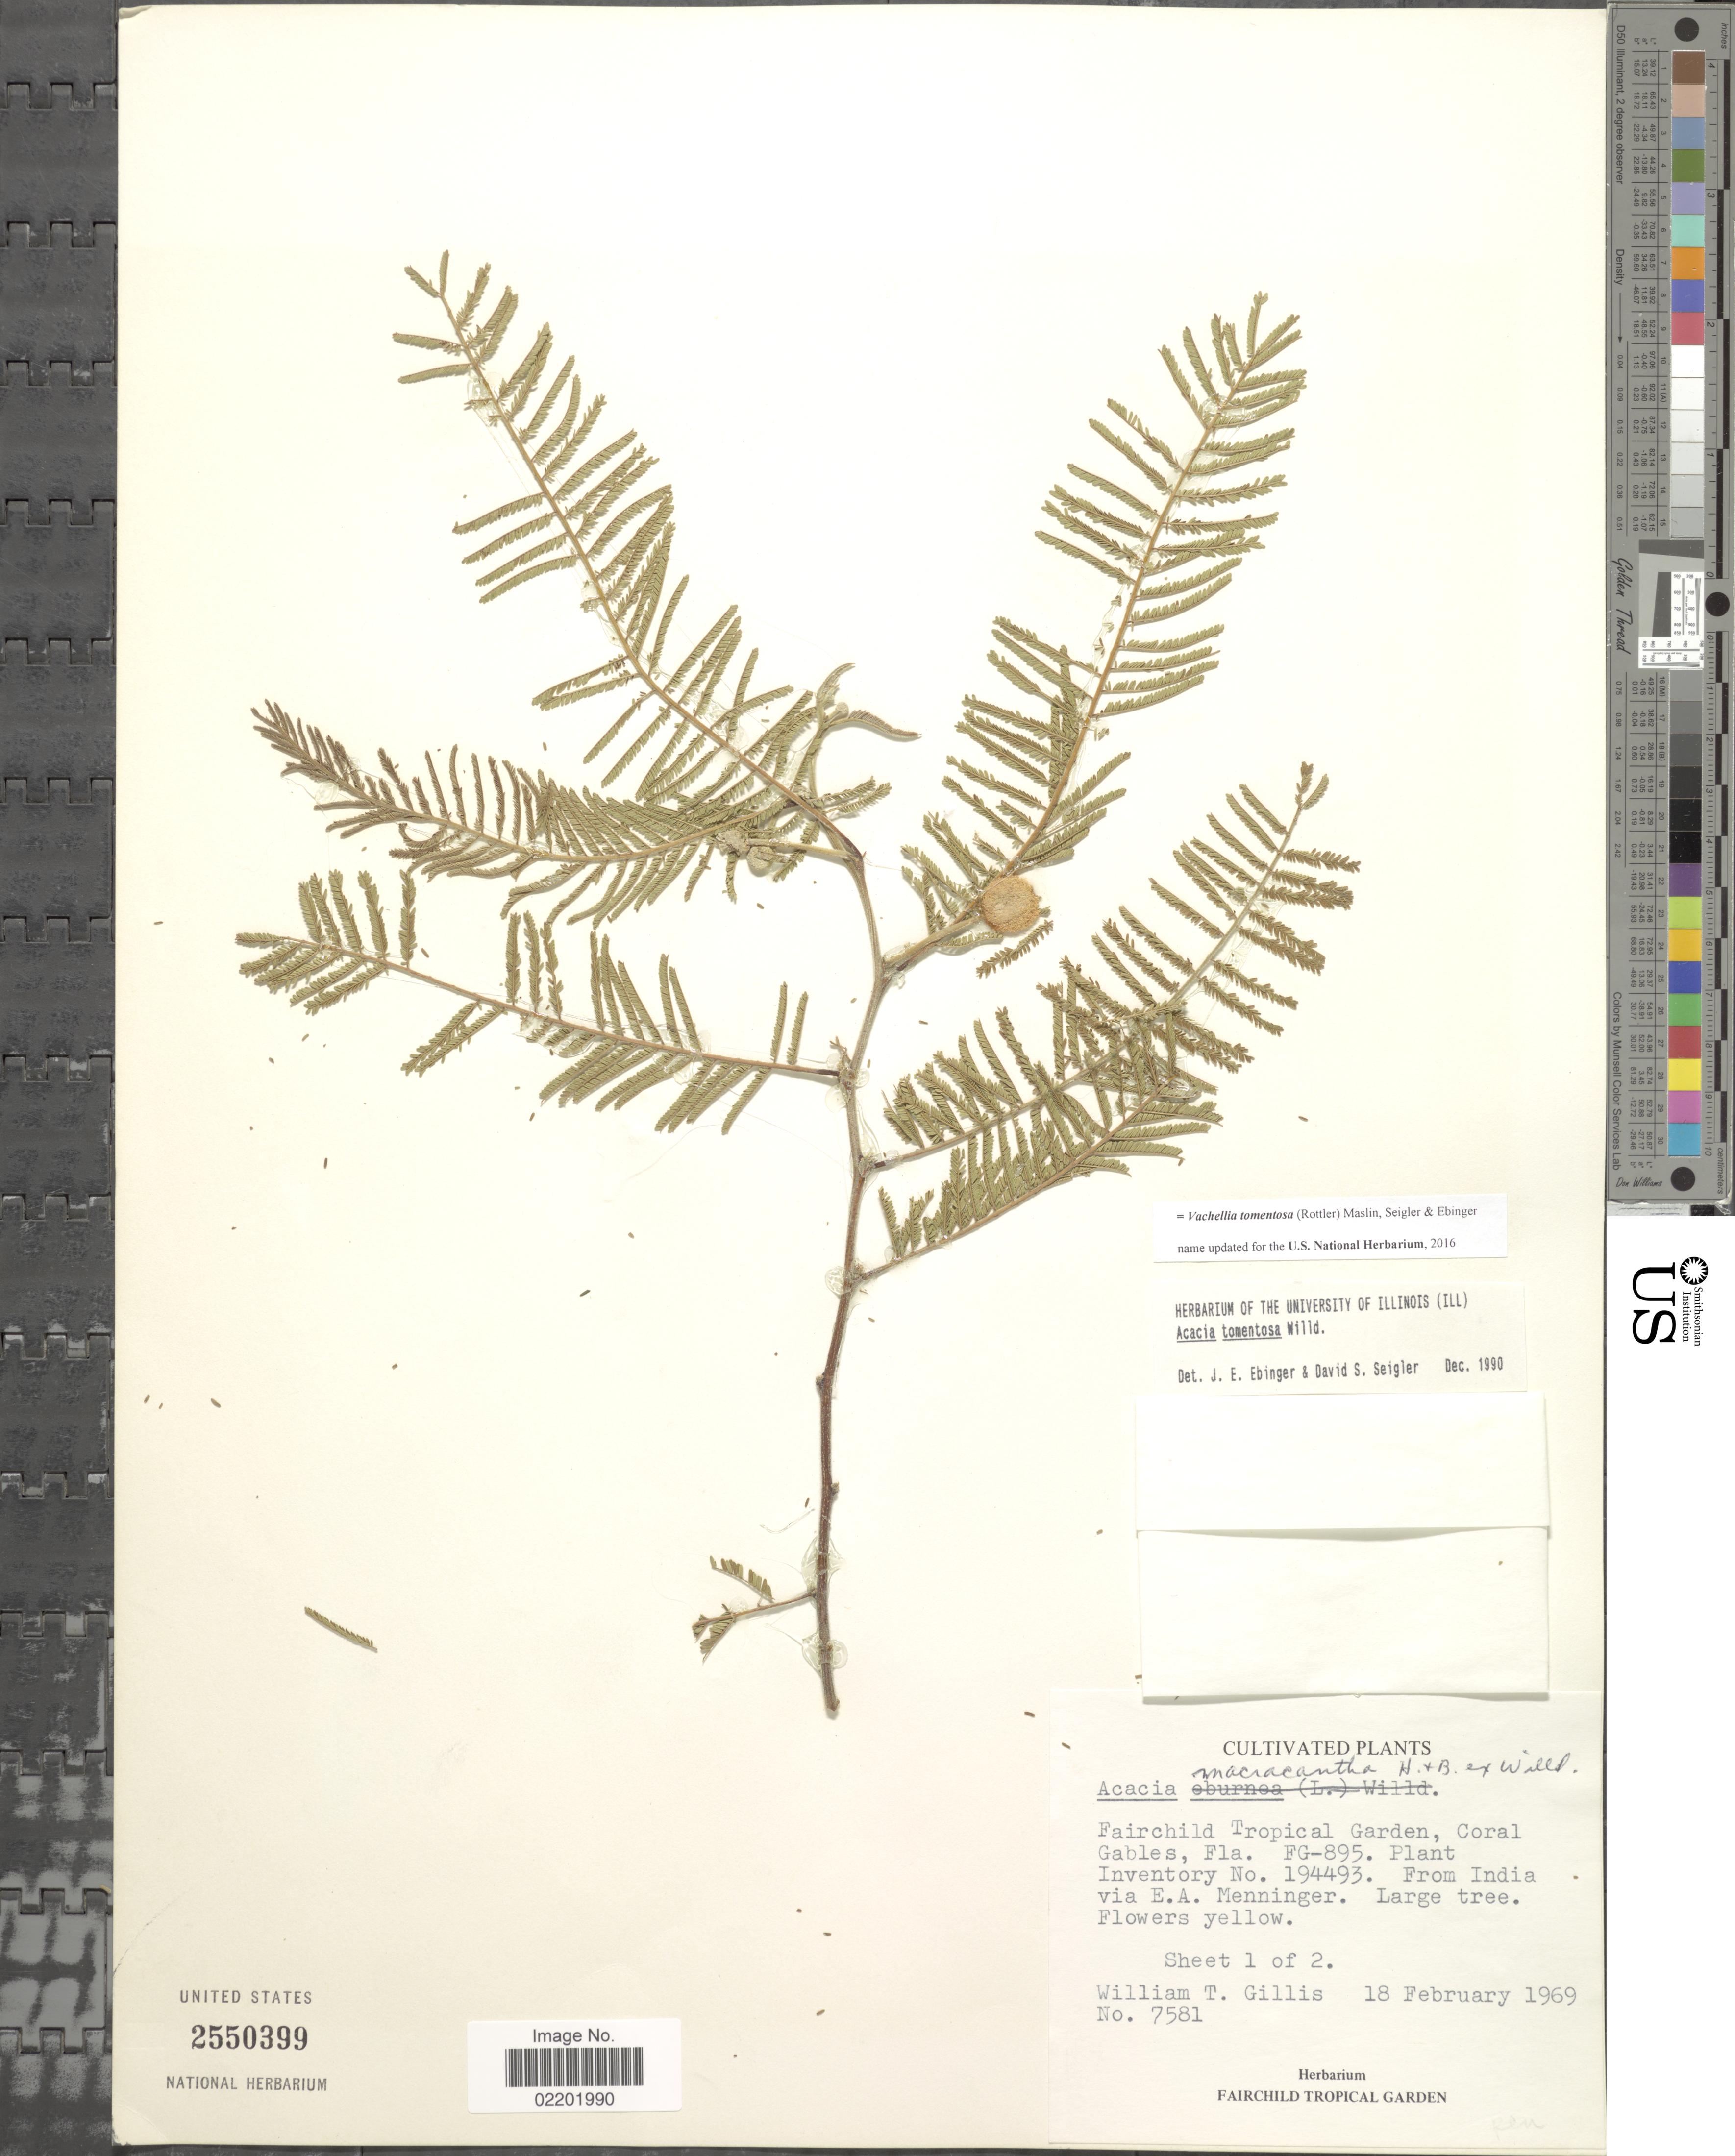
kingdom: Plantae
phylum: Tracheophyta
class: Magnoliopsida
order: Fabales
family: Fabaceae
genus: Vachellia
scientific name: Vachellia tomentosa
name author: (Rottler) Maslin et al.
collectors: W. T. Gillis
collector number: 7581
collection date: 1969-02-18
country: United States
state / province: Florida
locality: Faircild Tropical Garden, Coral Gables, Fla.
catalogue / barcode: US 2550399